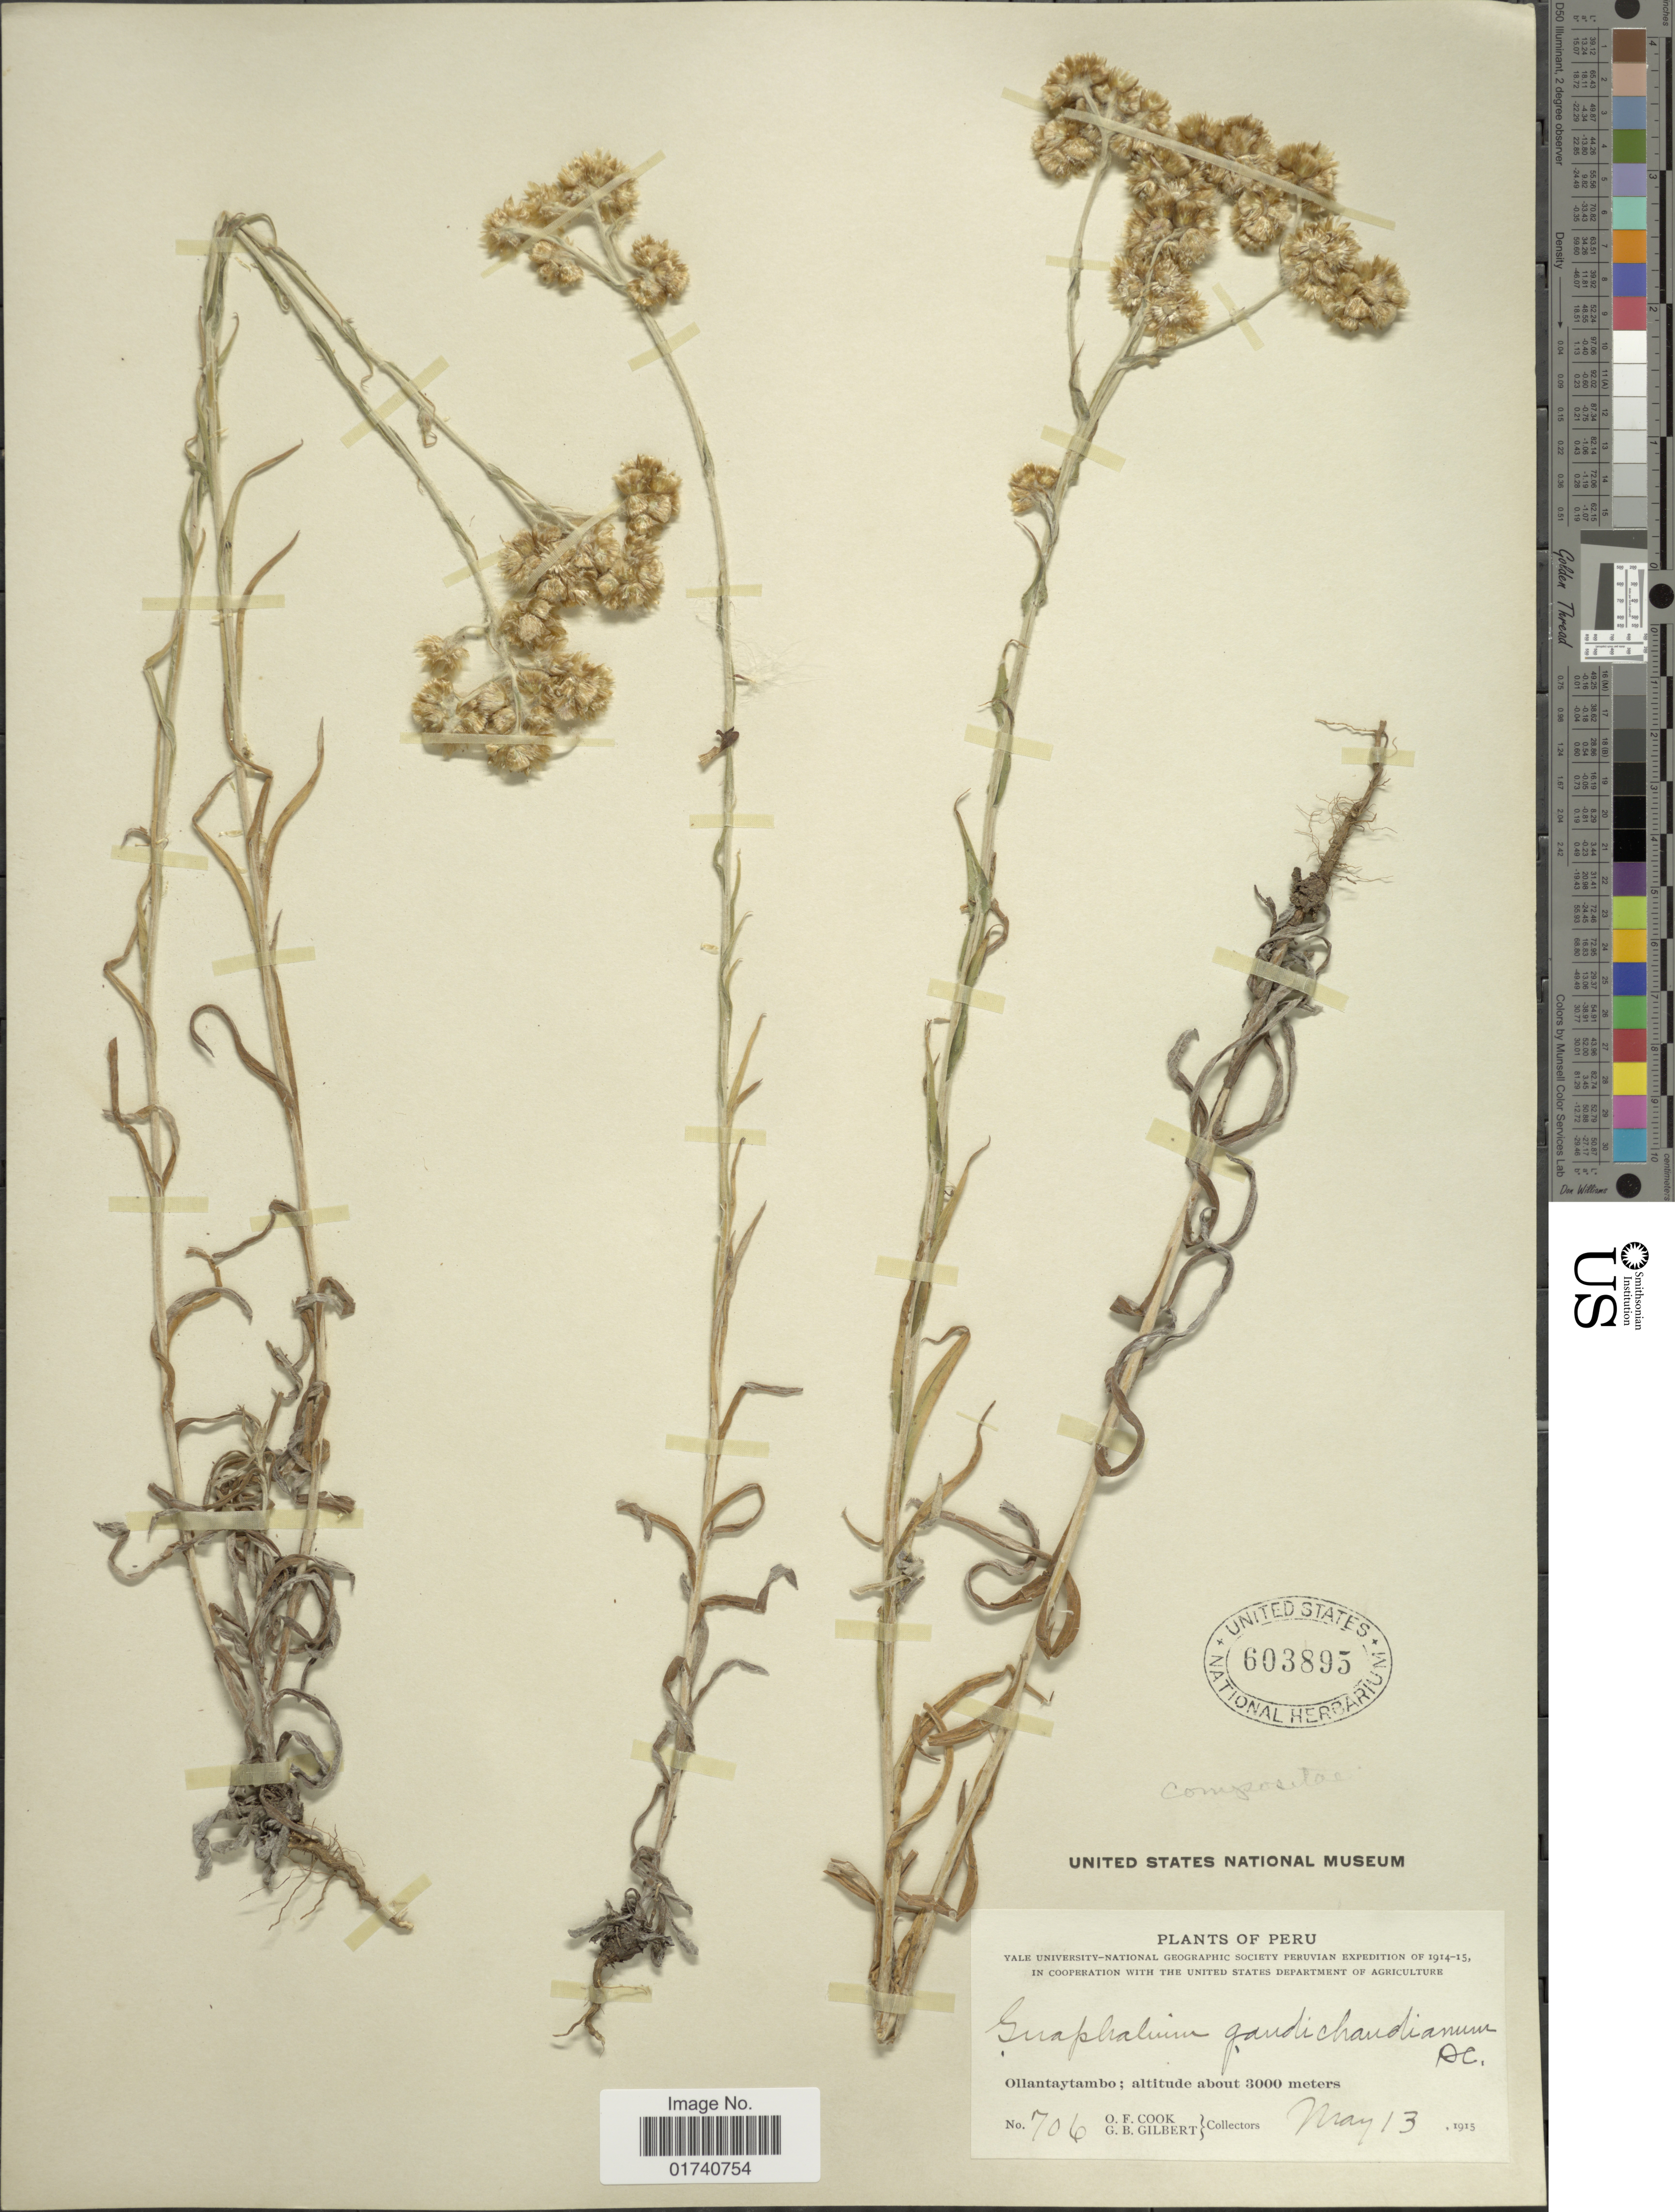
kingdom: Plantae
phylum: Tracheophyta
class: Magnoliopsida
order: Asterales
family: Asteraceae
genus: Pseudognaphalium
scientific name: Pseudognaphalium gaudichaudianum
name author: (DC.) Anderb.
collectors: O. F. Cook & G. B. Gilbert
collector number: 706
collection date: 1915-05-13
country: Peru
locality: Ollantaytambo.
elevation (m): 3000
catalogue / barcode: US 603895